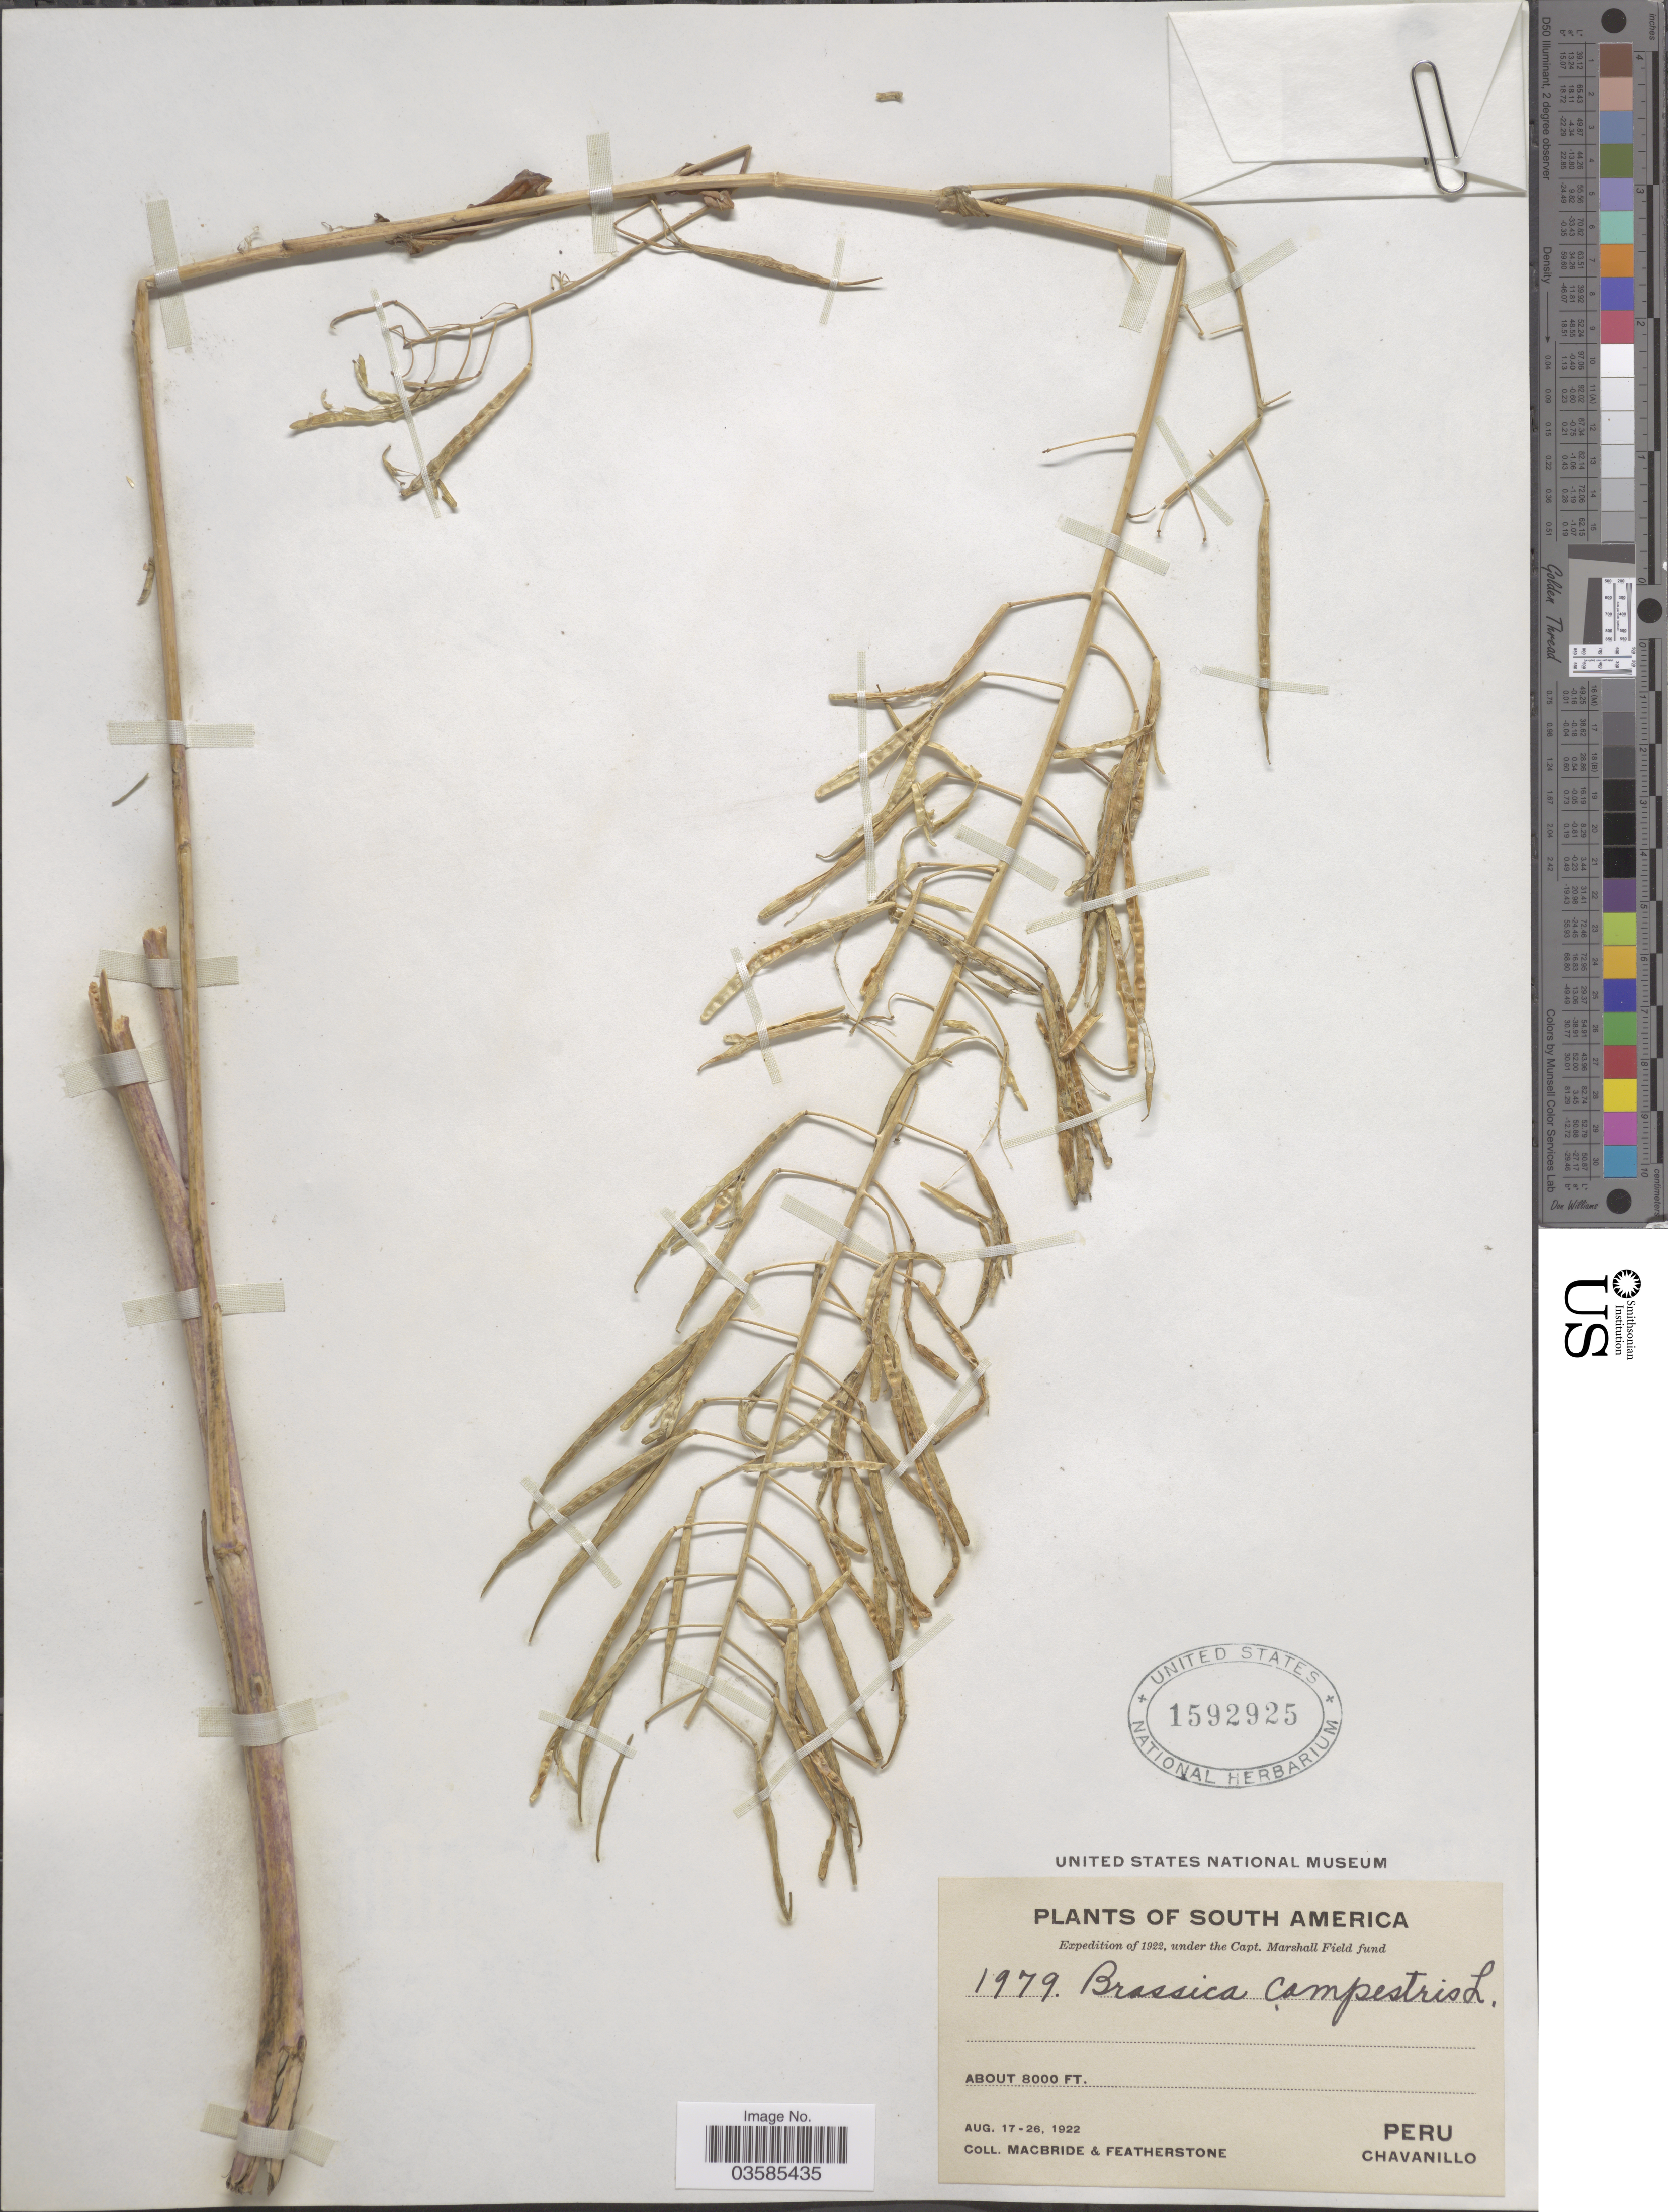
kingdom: Plantae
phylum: Tracheophyta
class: Magnoliopsida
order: Brassicales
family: Brassicaceae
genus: Brassica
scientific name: Brassica campestris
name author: L.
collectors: Macbride, -- & -. Featherstone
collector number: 1979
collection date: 1922-08-17/1922-08-26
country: Peru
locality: Chavanillo.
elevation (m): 2438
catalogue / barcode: US 1592925